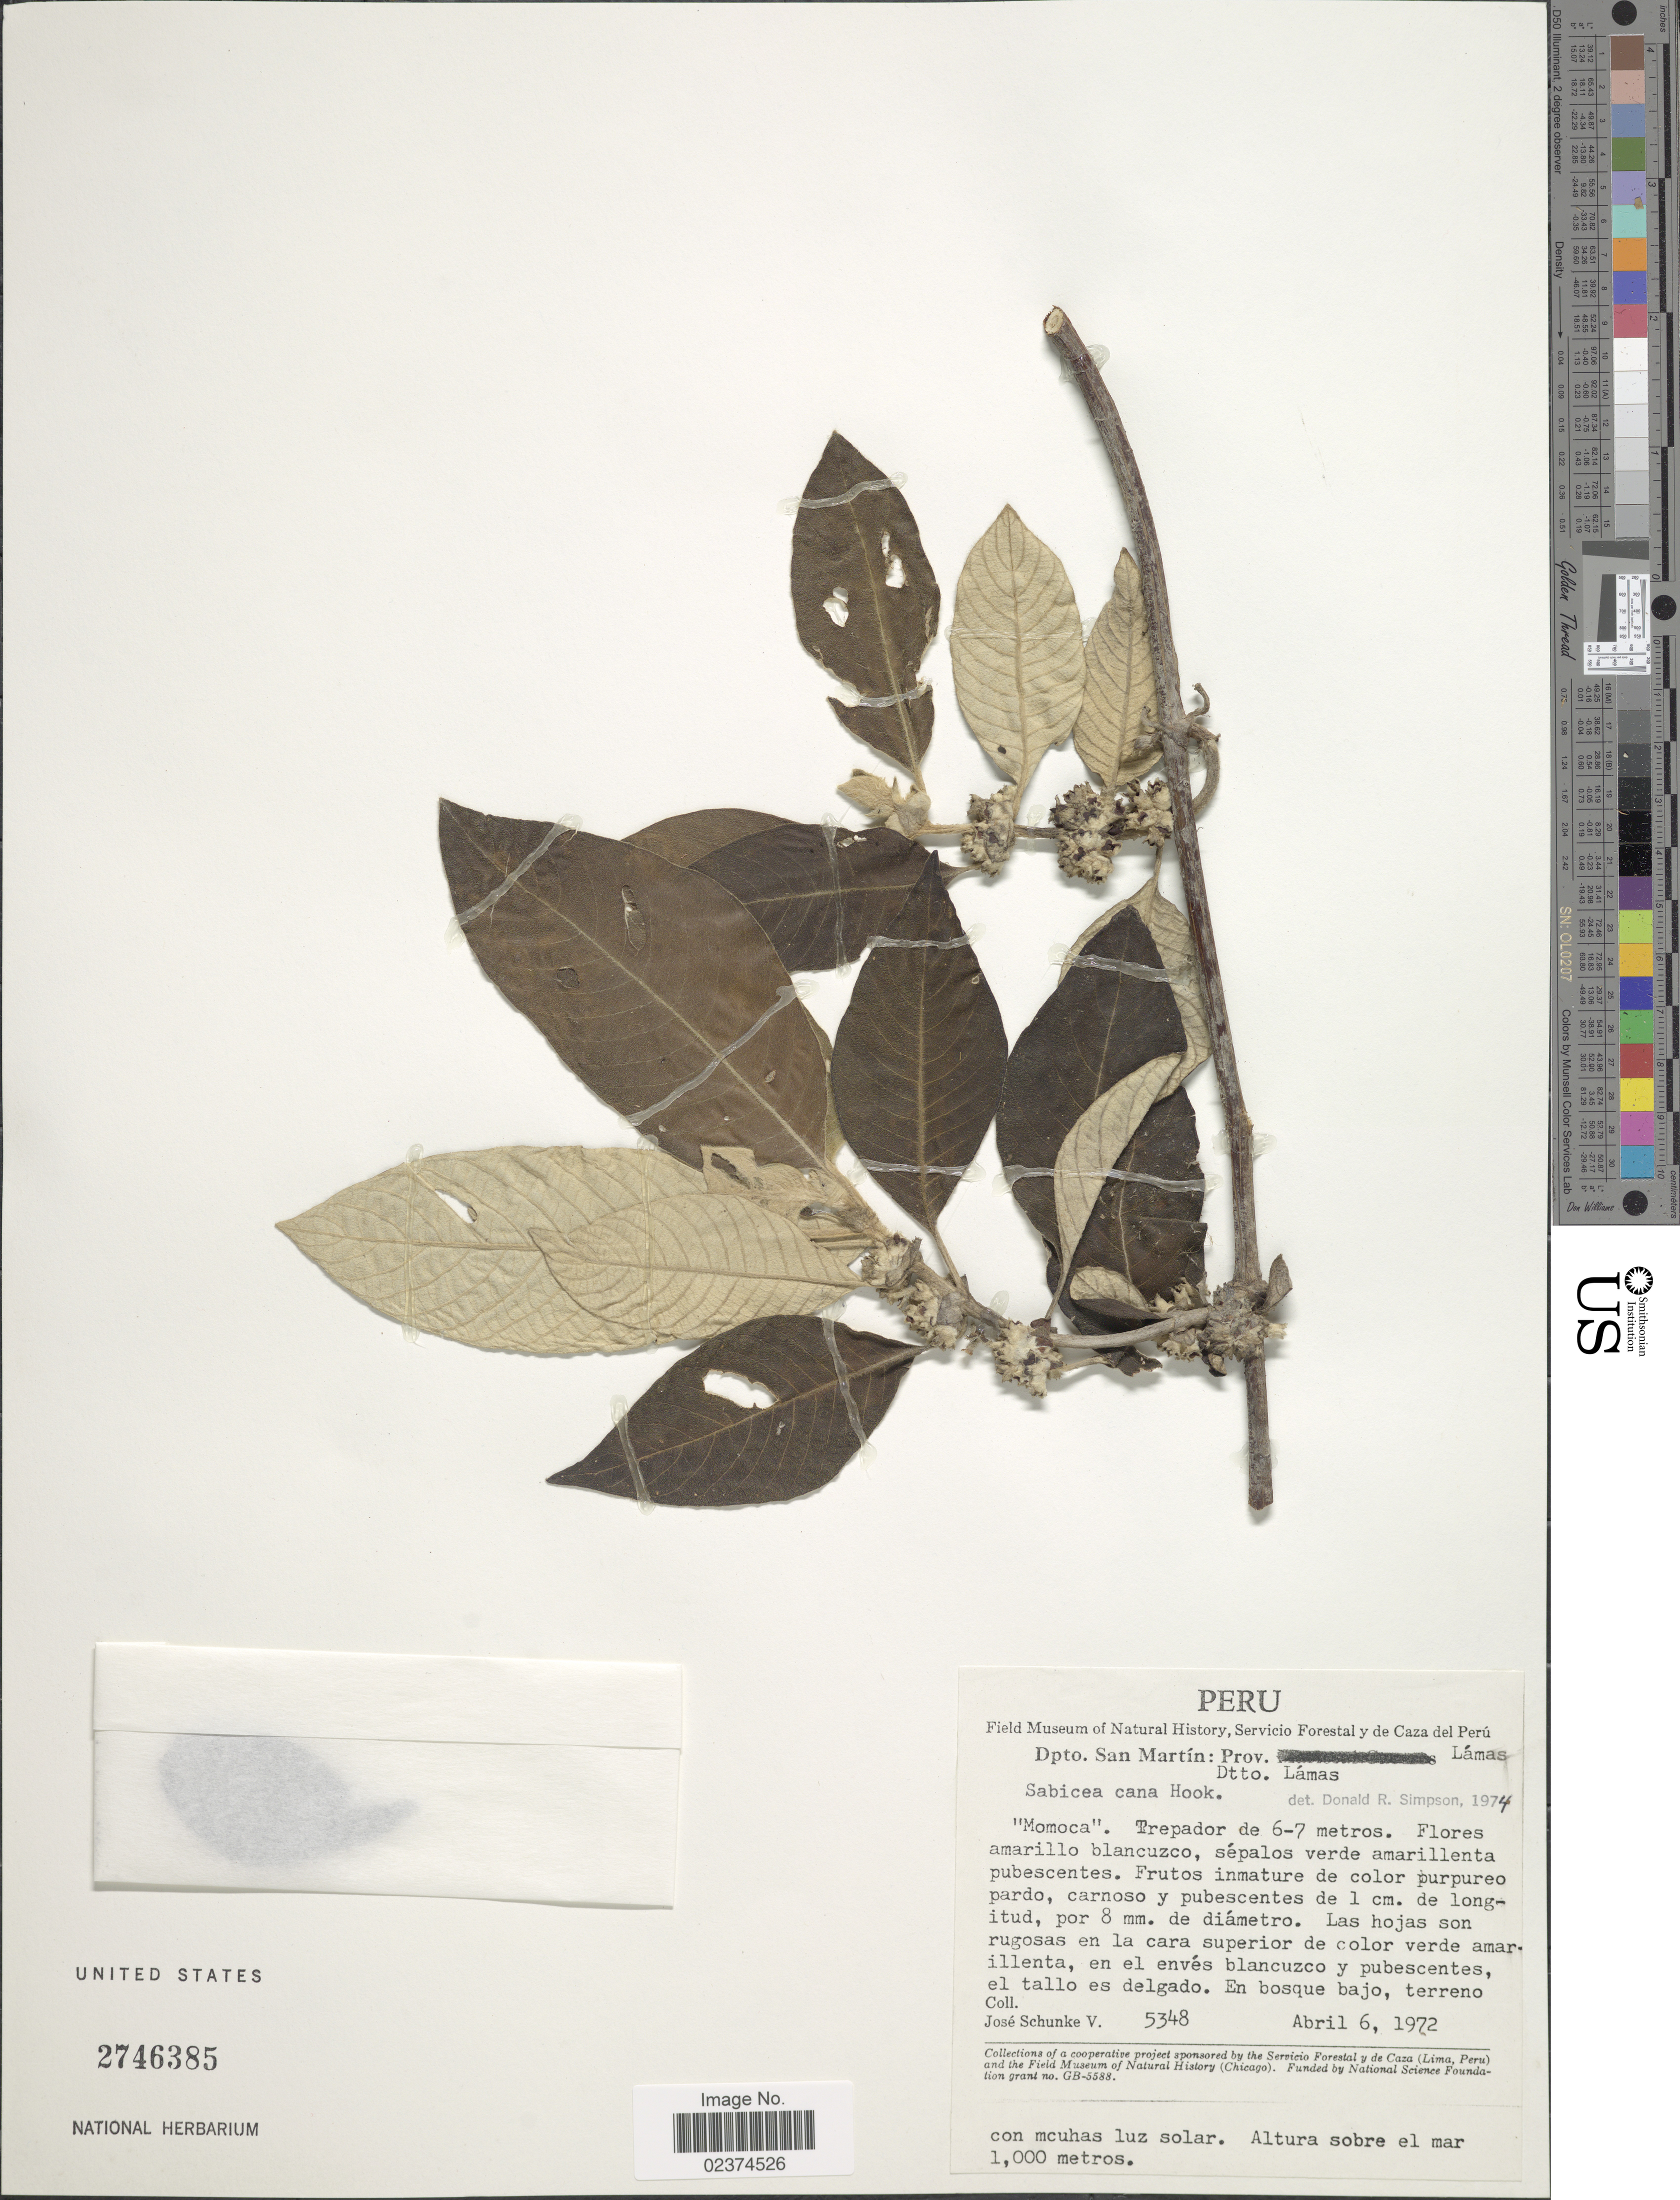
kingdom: Plantae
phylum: Tracheophyta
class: Magnoliopsida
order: Gentianales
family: Rubiaceae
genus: Sabicea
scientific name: Sabicea cana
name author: Hook. f.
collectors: J. Schunke Vigo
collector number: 5348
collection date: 1972-04-06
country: Peru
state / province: San Martín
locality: Dpto. San Martín: Prov. Lámas, Dtto. Lámas, En bosque bajo, terreno con mcuhas luz solar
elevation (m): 1000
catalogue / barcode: US 2746385